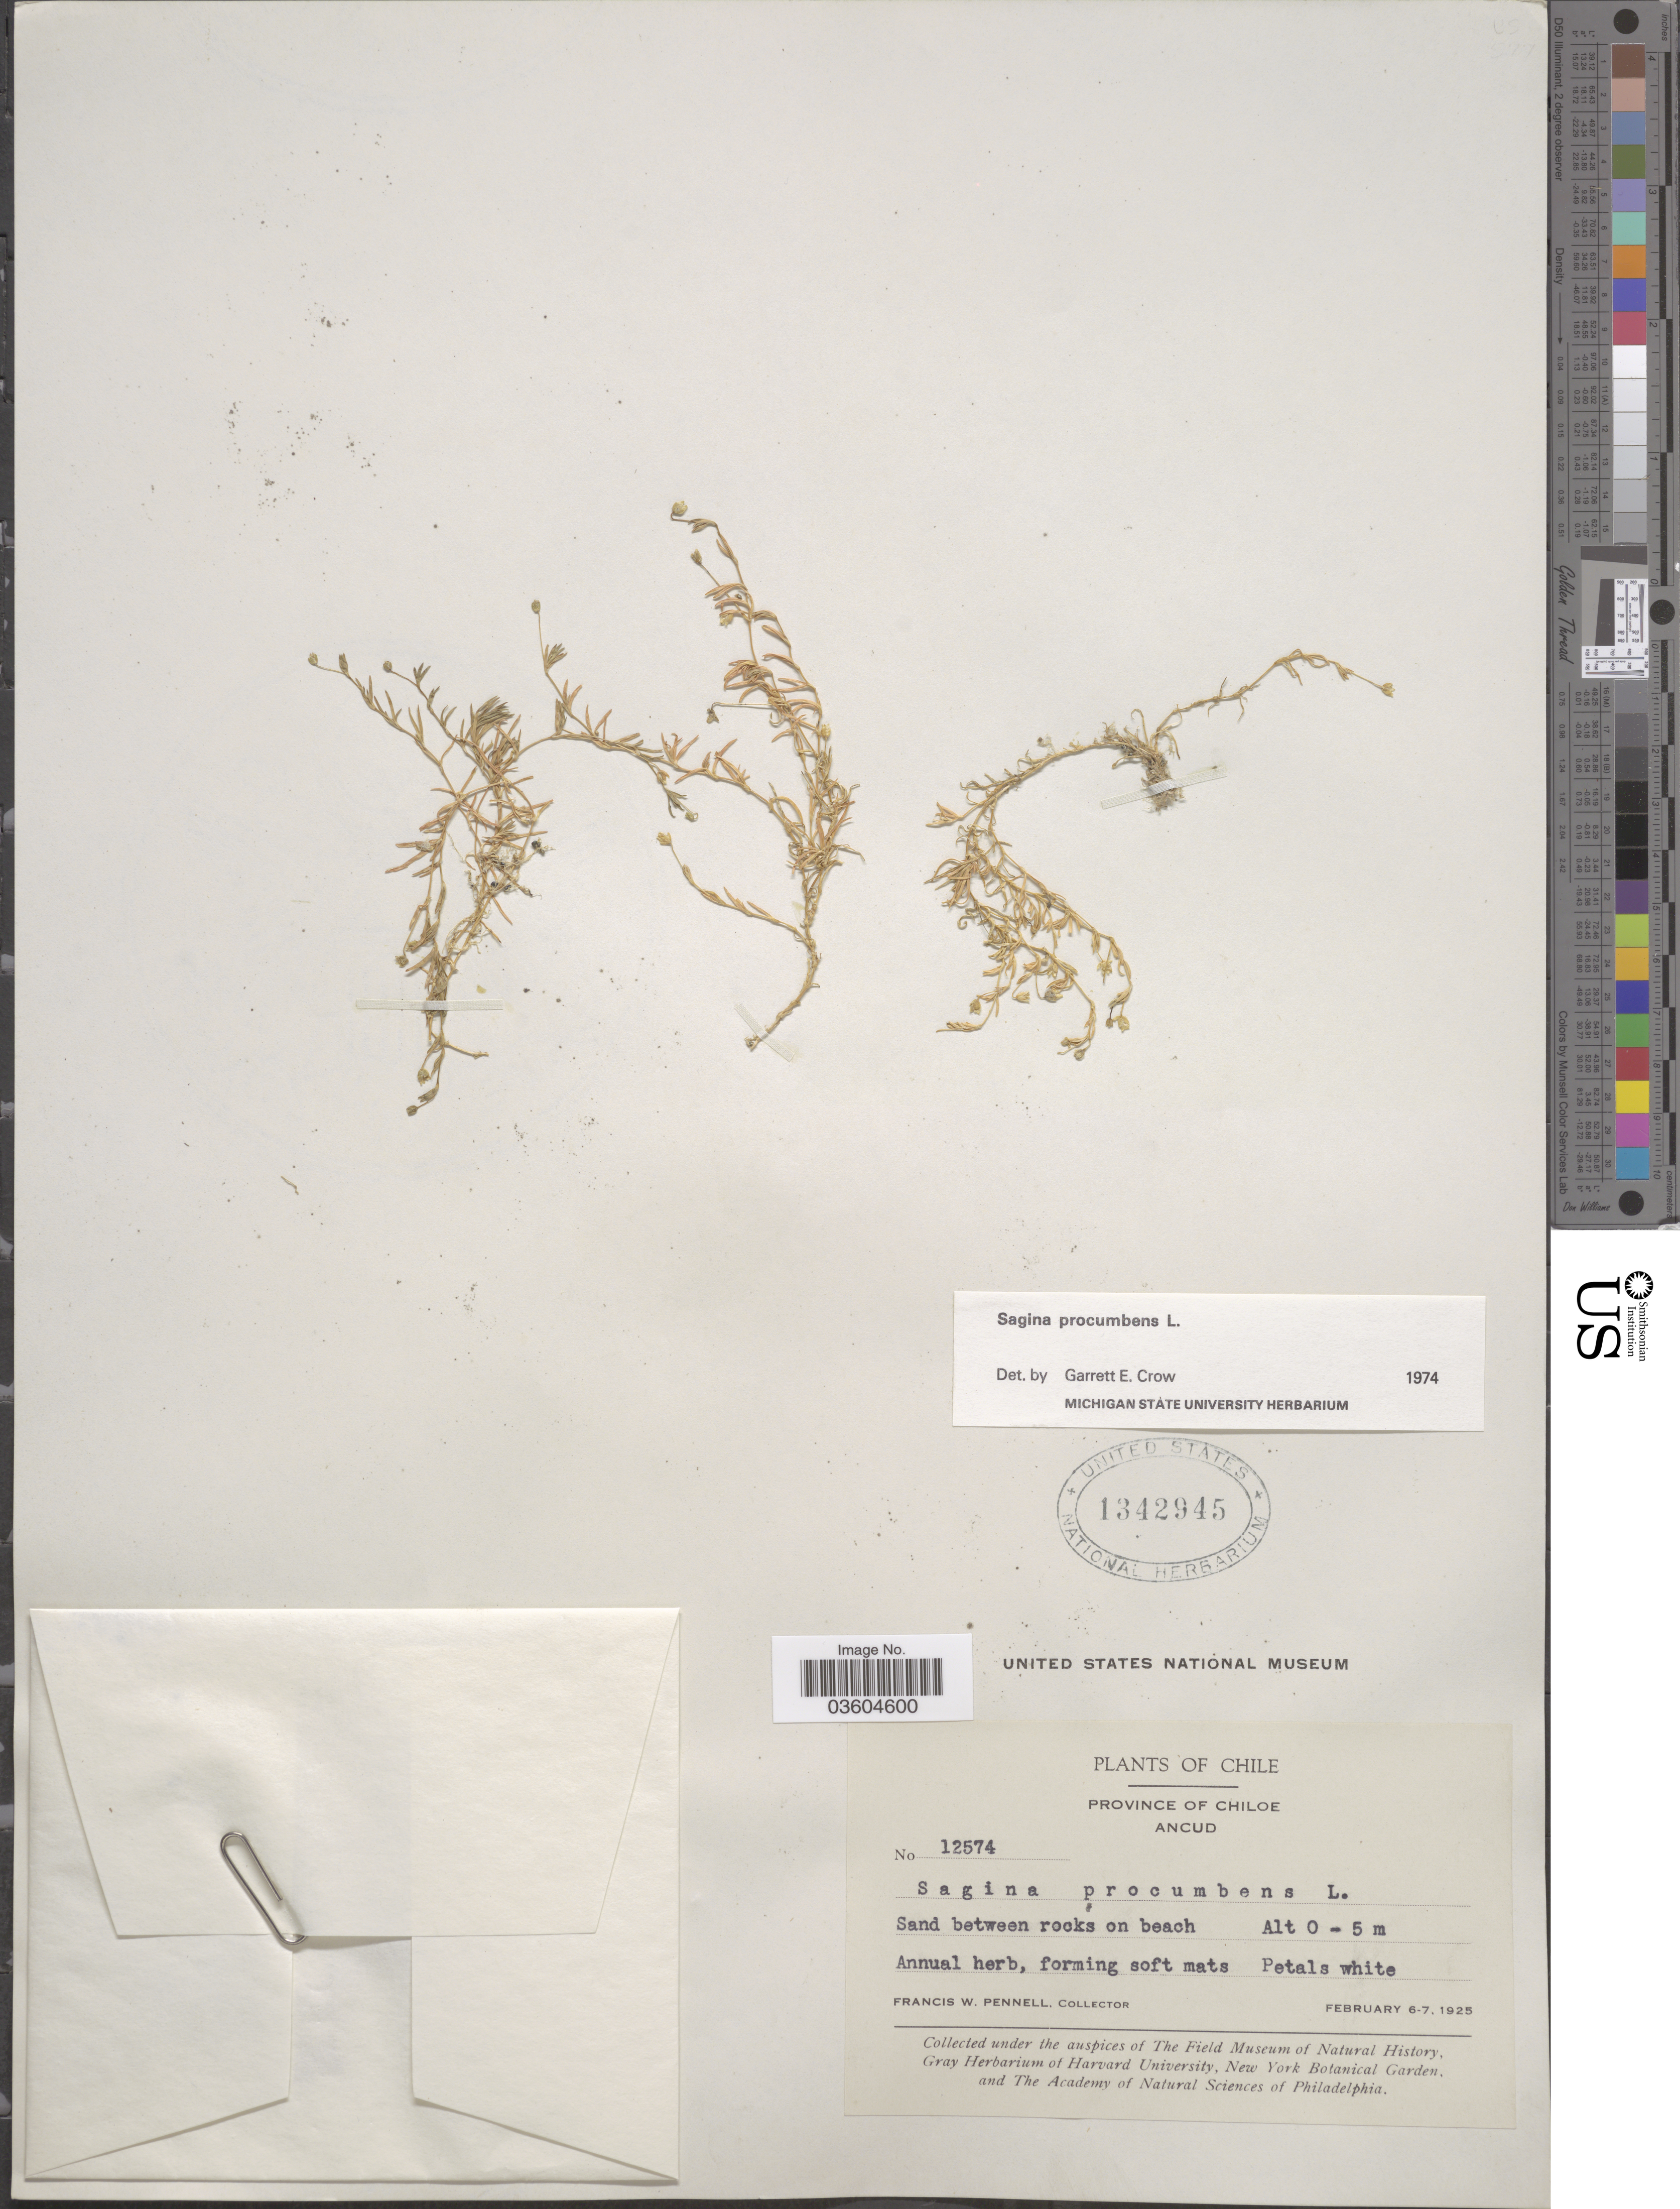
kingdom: Plantae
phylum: Tracheophyta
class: Magnoliopsida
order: Caryophyllales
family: Caryophyllaceae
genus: Sagina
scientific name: Sagina procumbens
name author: L.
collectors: F. W. Pennell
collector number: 12574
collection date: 1925-02-06/1925-02-07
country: Chile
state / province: Arica y Parinacota (XV)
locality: Province of Chiloe. Ancud.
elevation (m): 0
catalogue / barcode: US 1342945